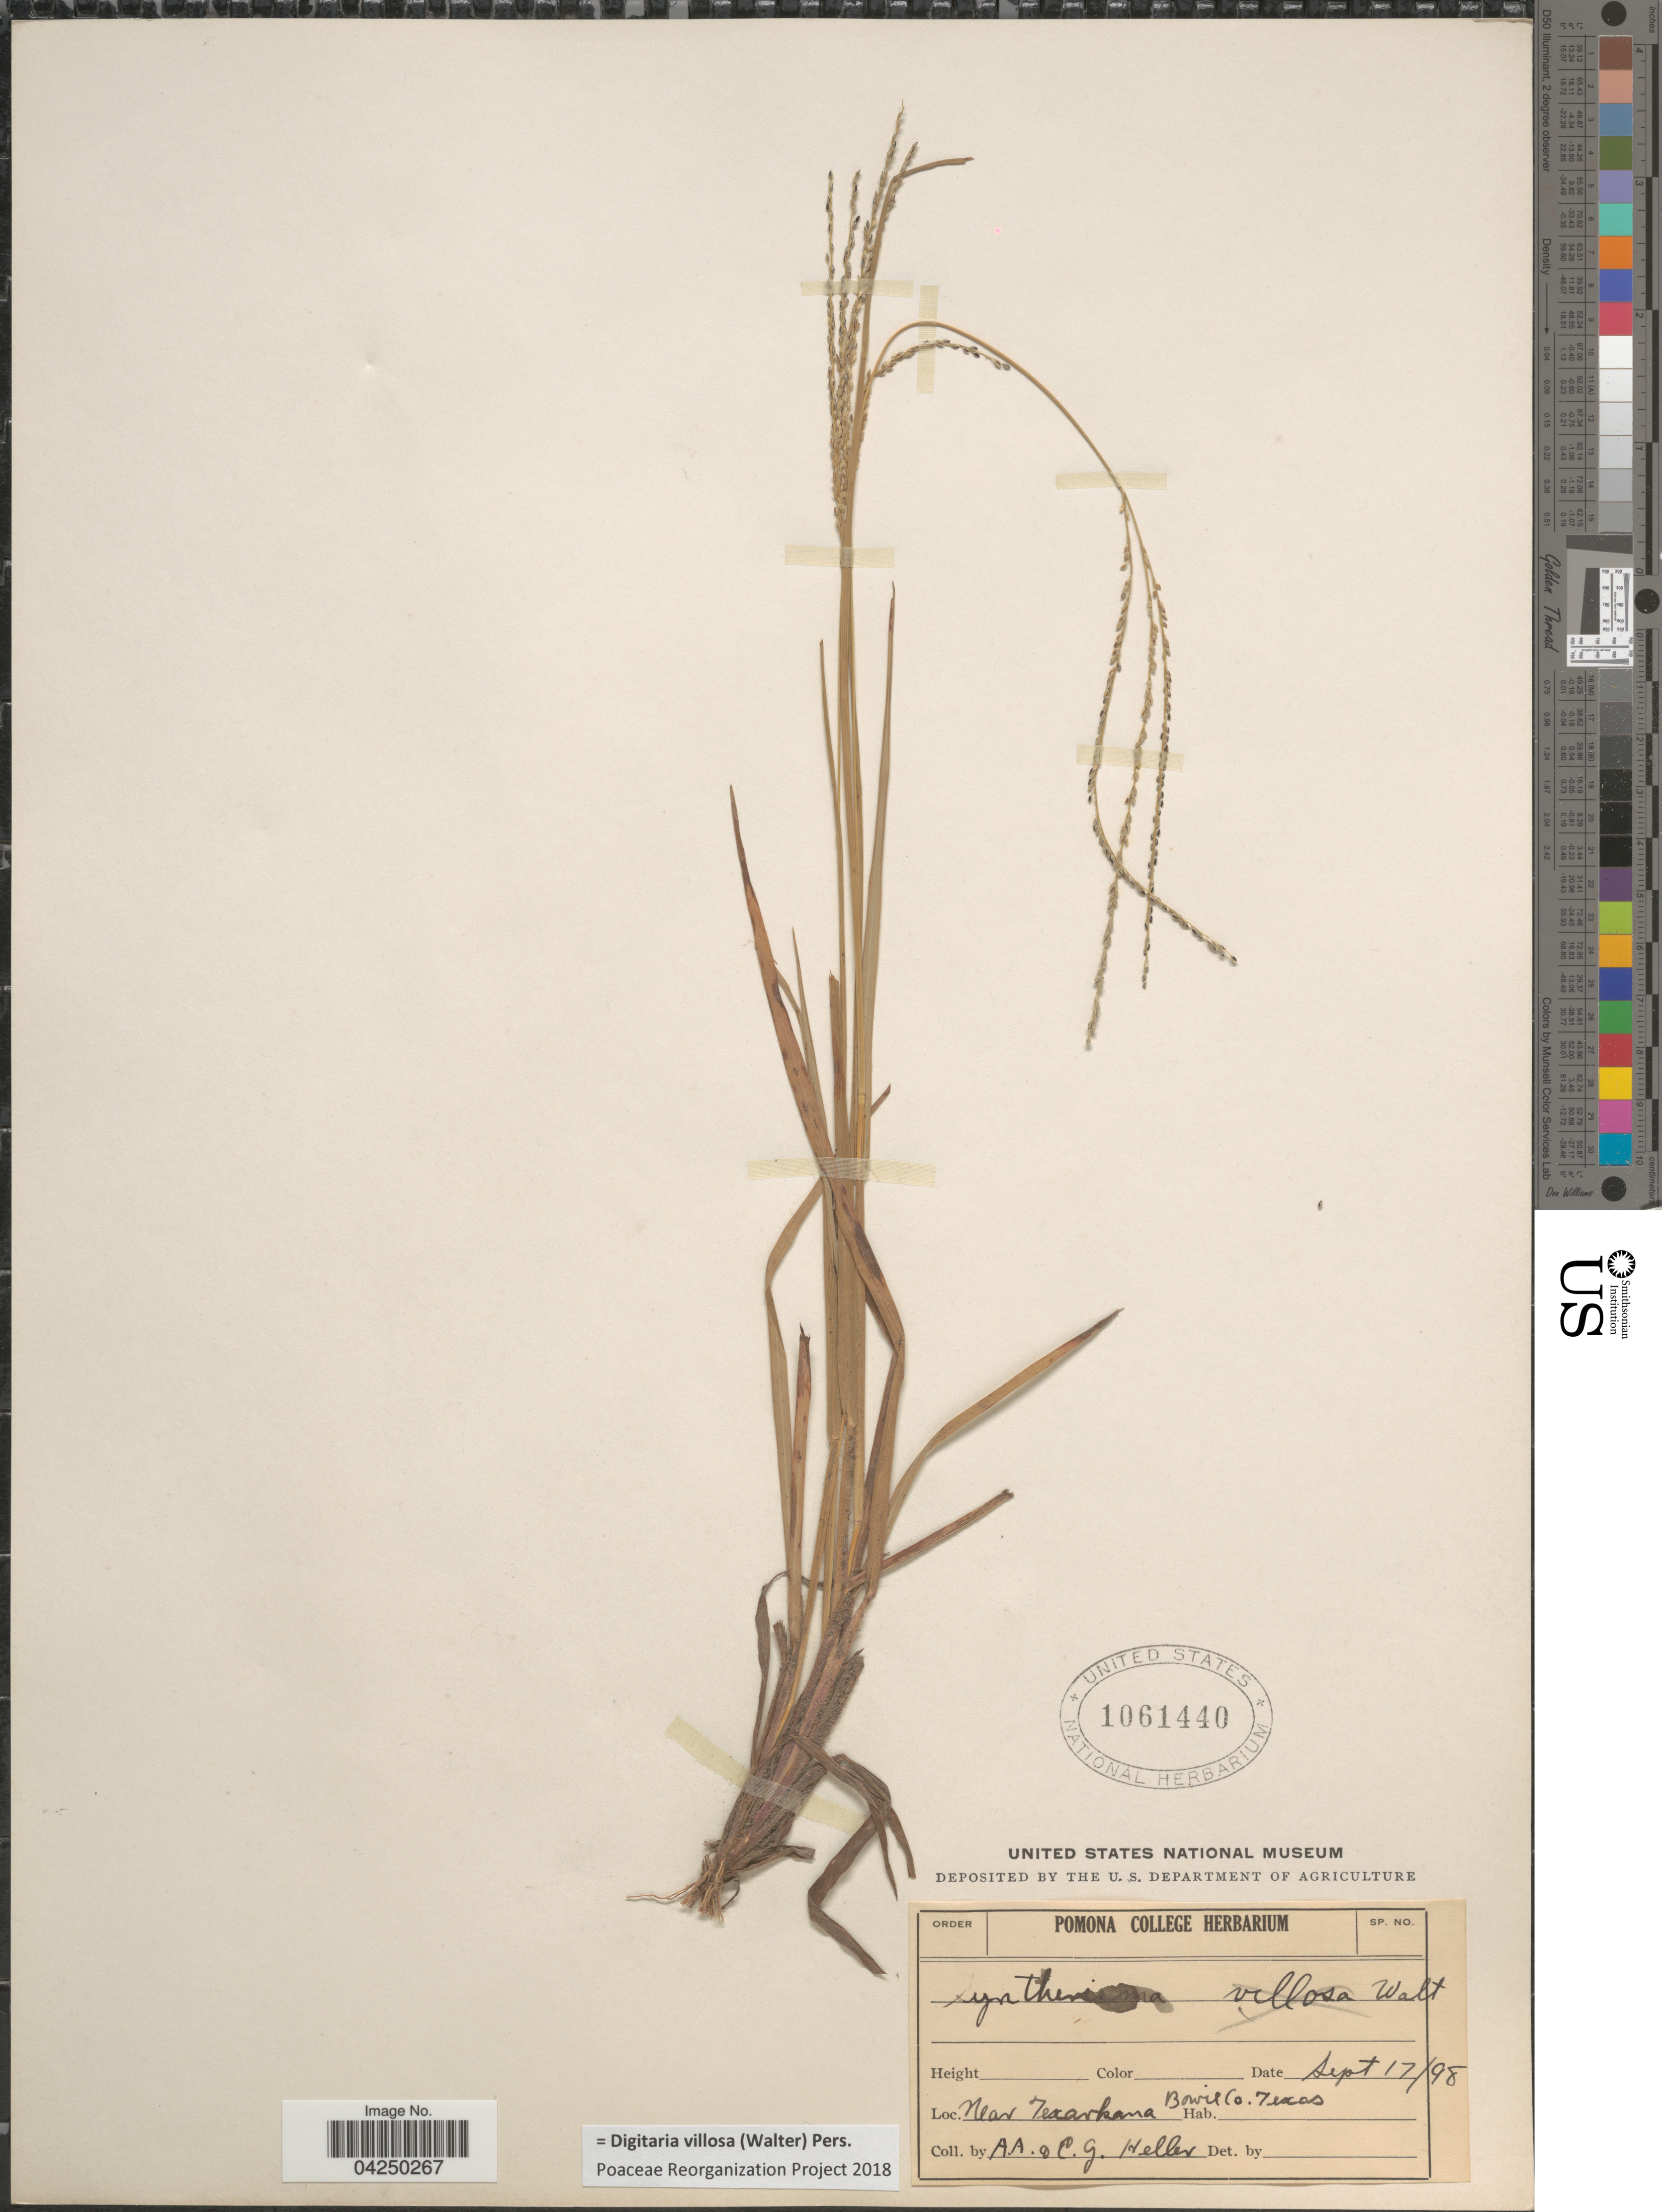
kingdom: Plantae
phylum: Tracheophyta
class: Liliopsida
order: Poales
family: Poaceae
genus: Digitaria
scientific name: Digitaria villosa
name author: (Walter) Pers.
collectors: A. A. Heller & E. G. Heller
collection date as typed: Transcribed d/m/y: 17/9/98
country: United States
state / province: Texas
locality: Near Texarkana. Bowie Co.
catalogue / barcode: US 1061440